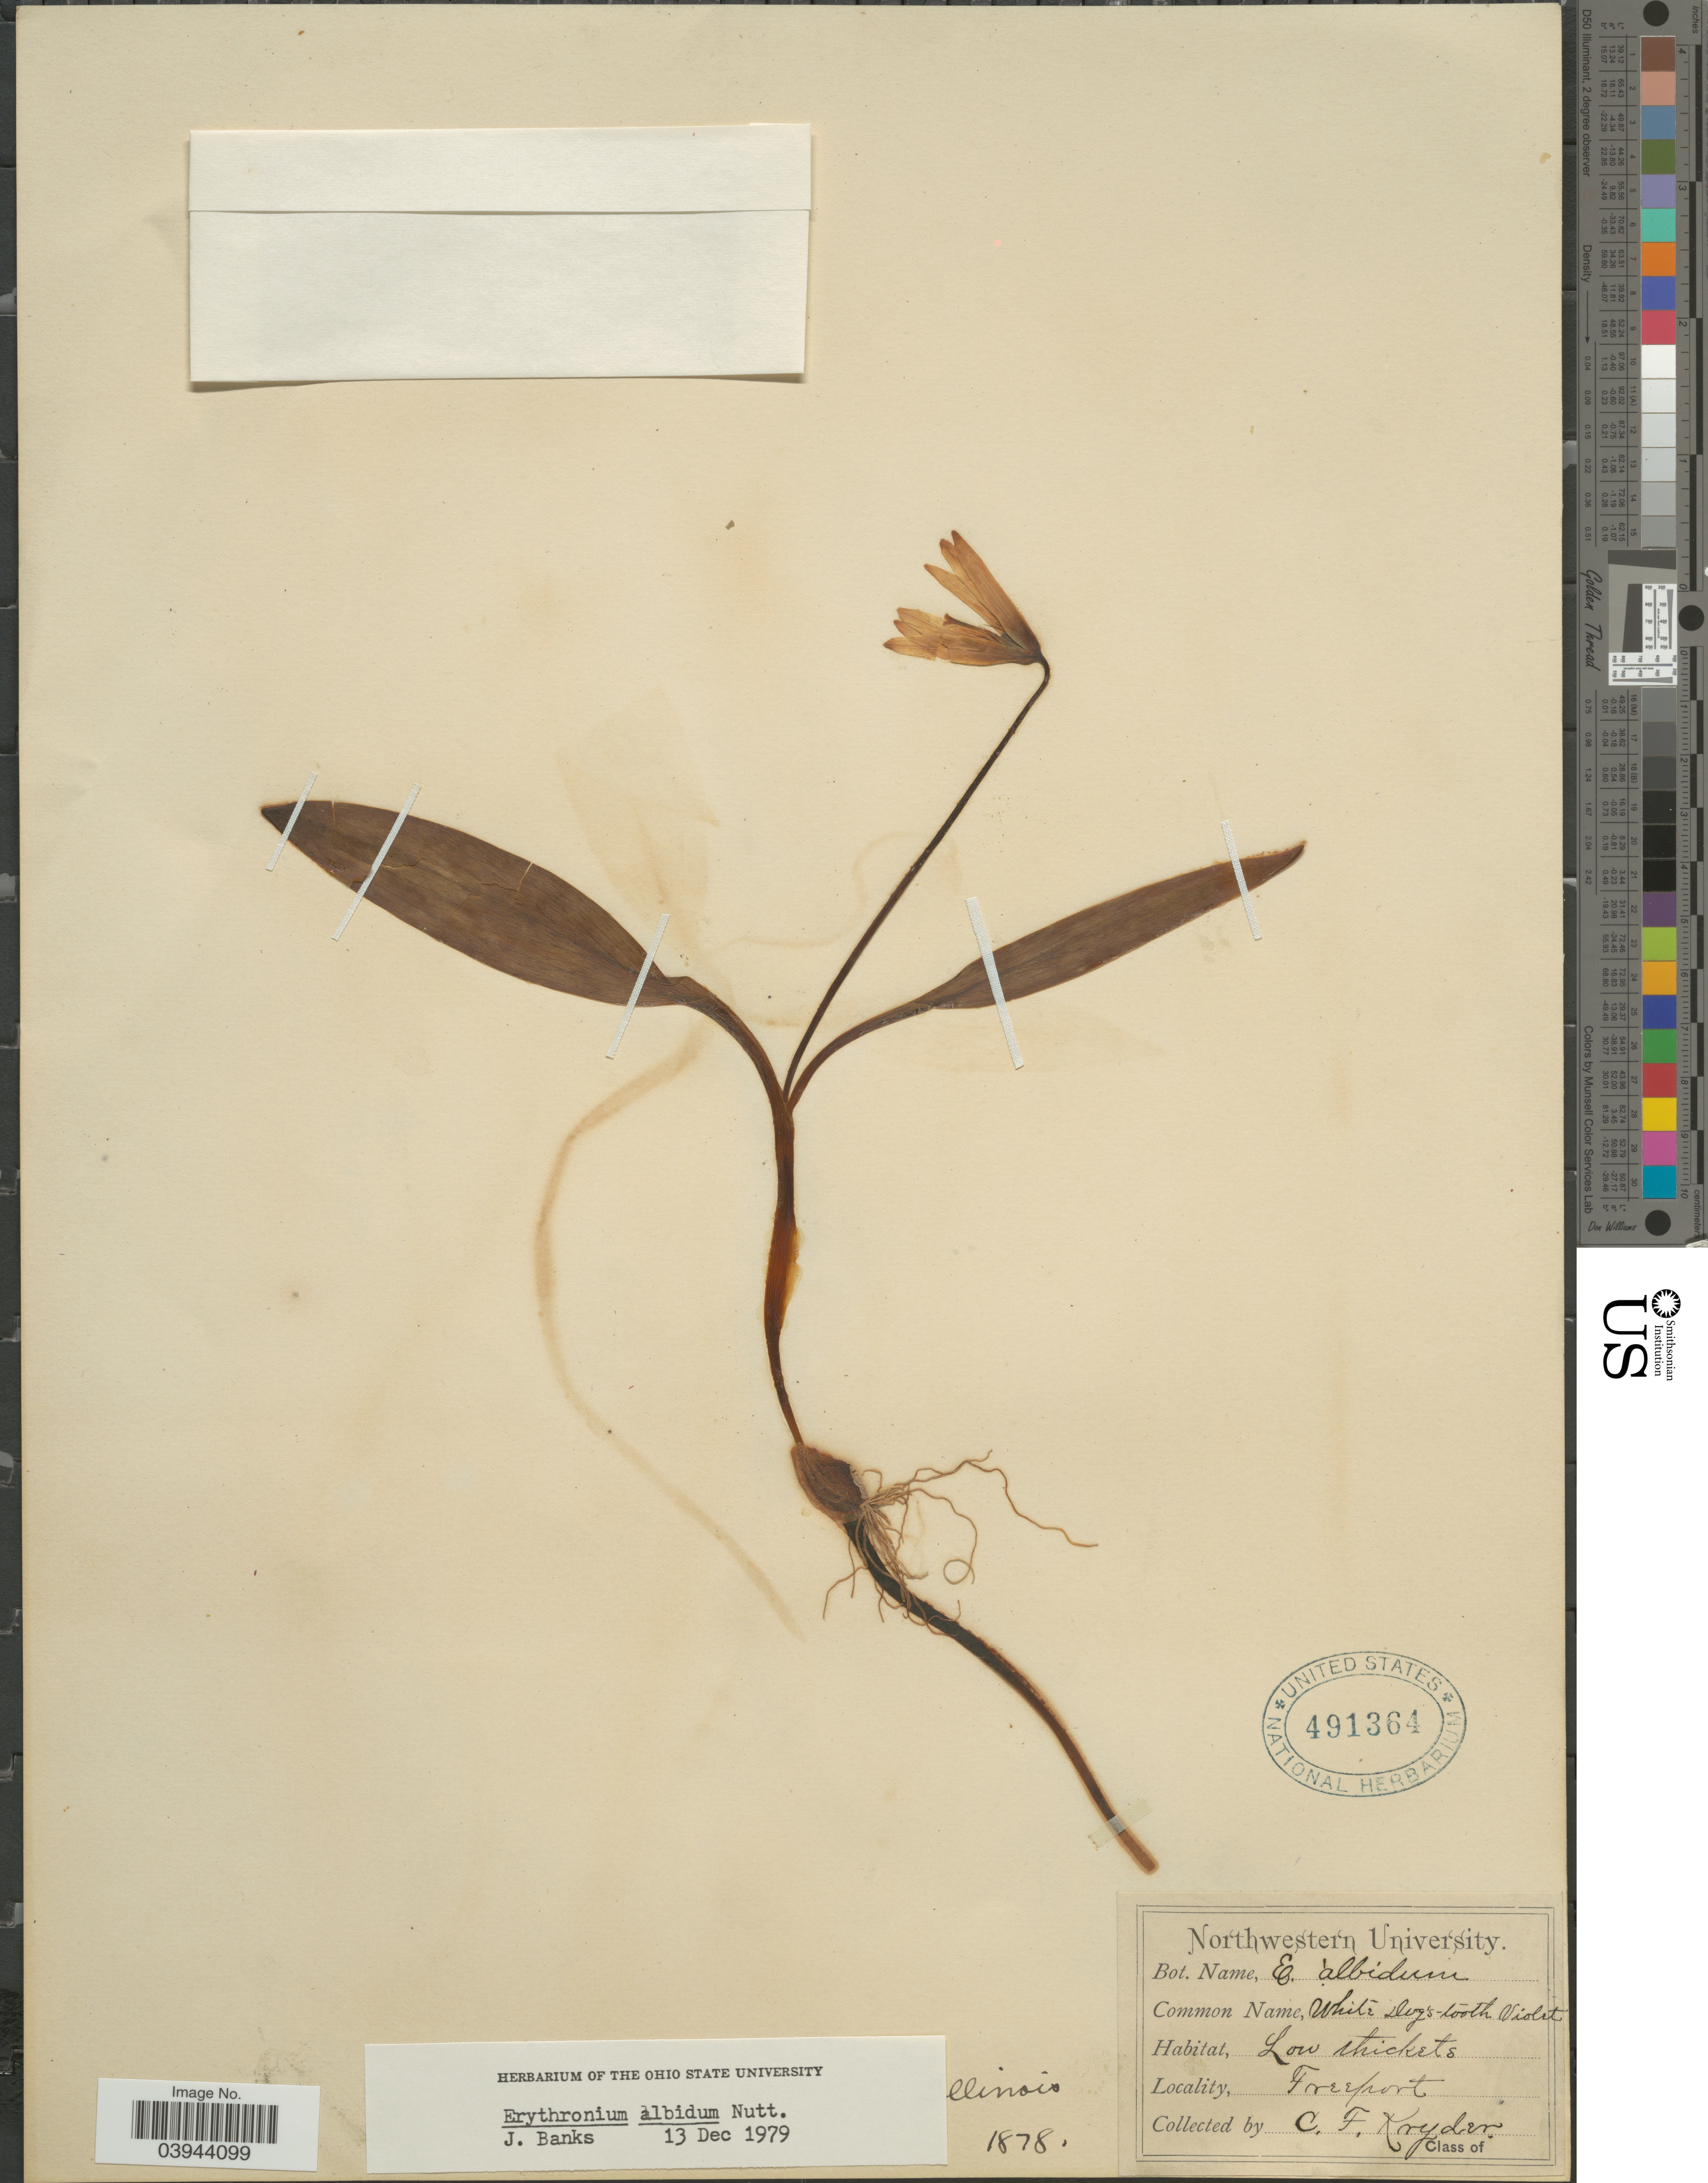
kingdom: Plantae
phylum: Tracheophyta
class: Liliopsida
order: Liliales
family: Liliaceae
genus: Erythronium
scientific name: Erythronium albidum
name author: Nutt.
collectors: C. Kryder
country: United States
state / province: Illinois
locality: Freeport.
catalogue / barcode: US 491364